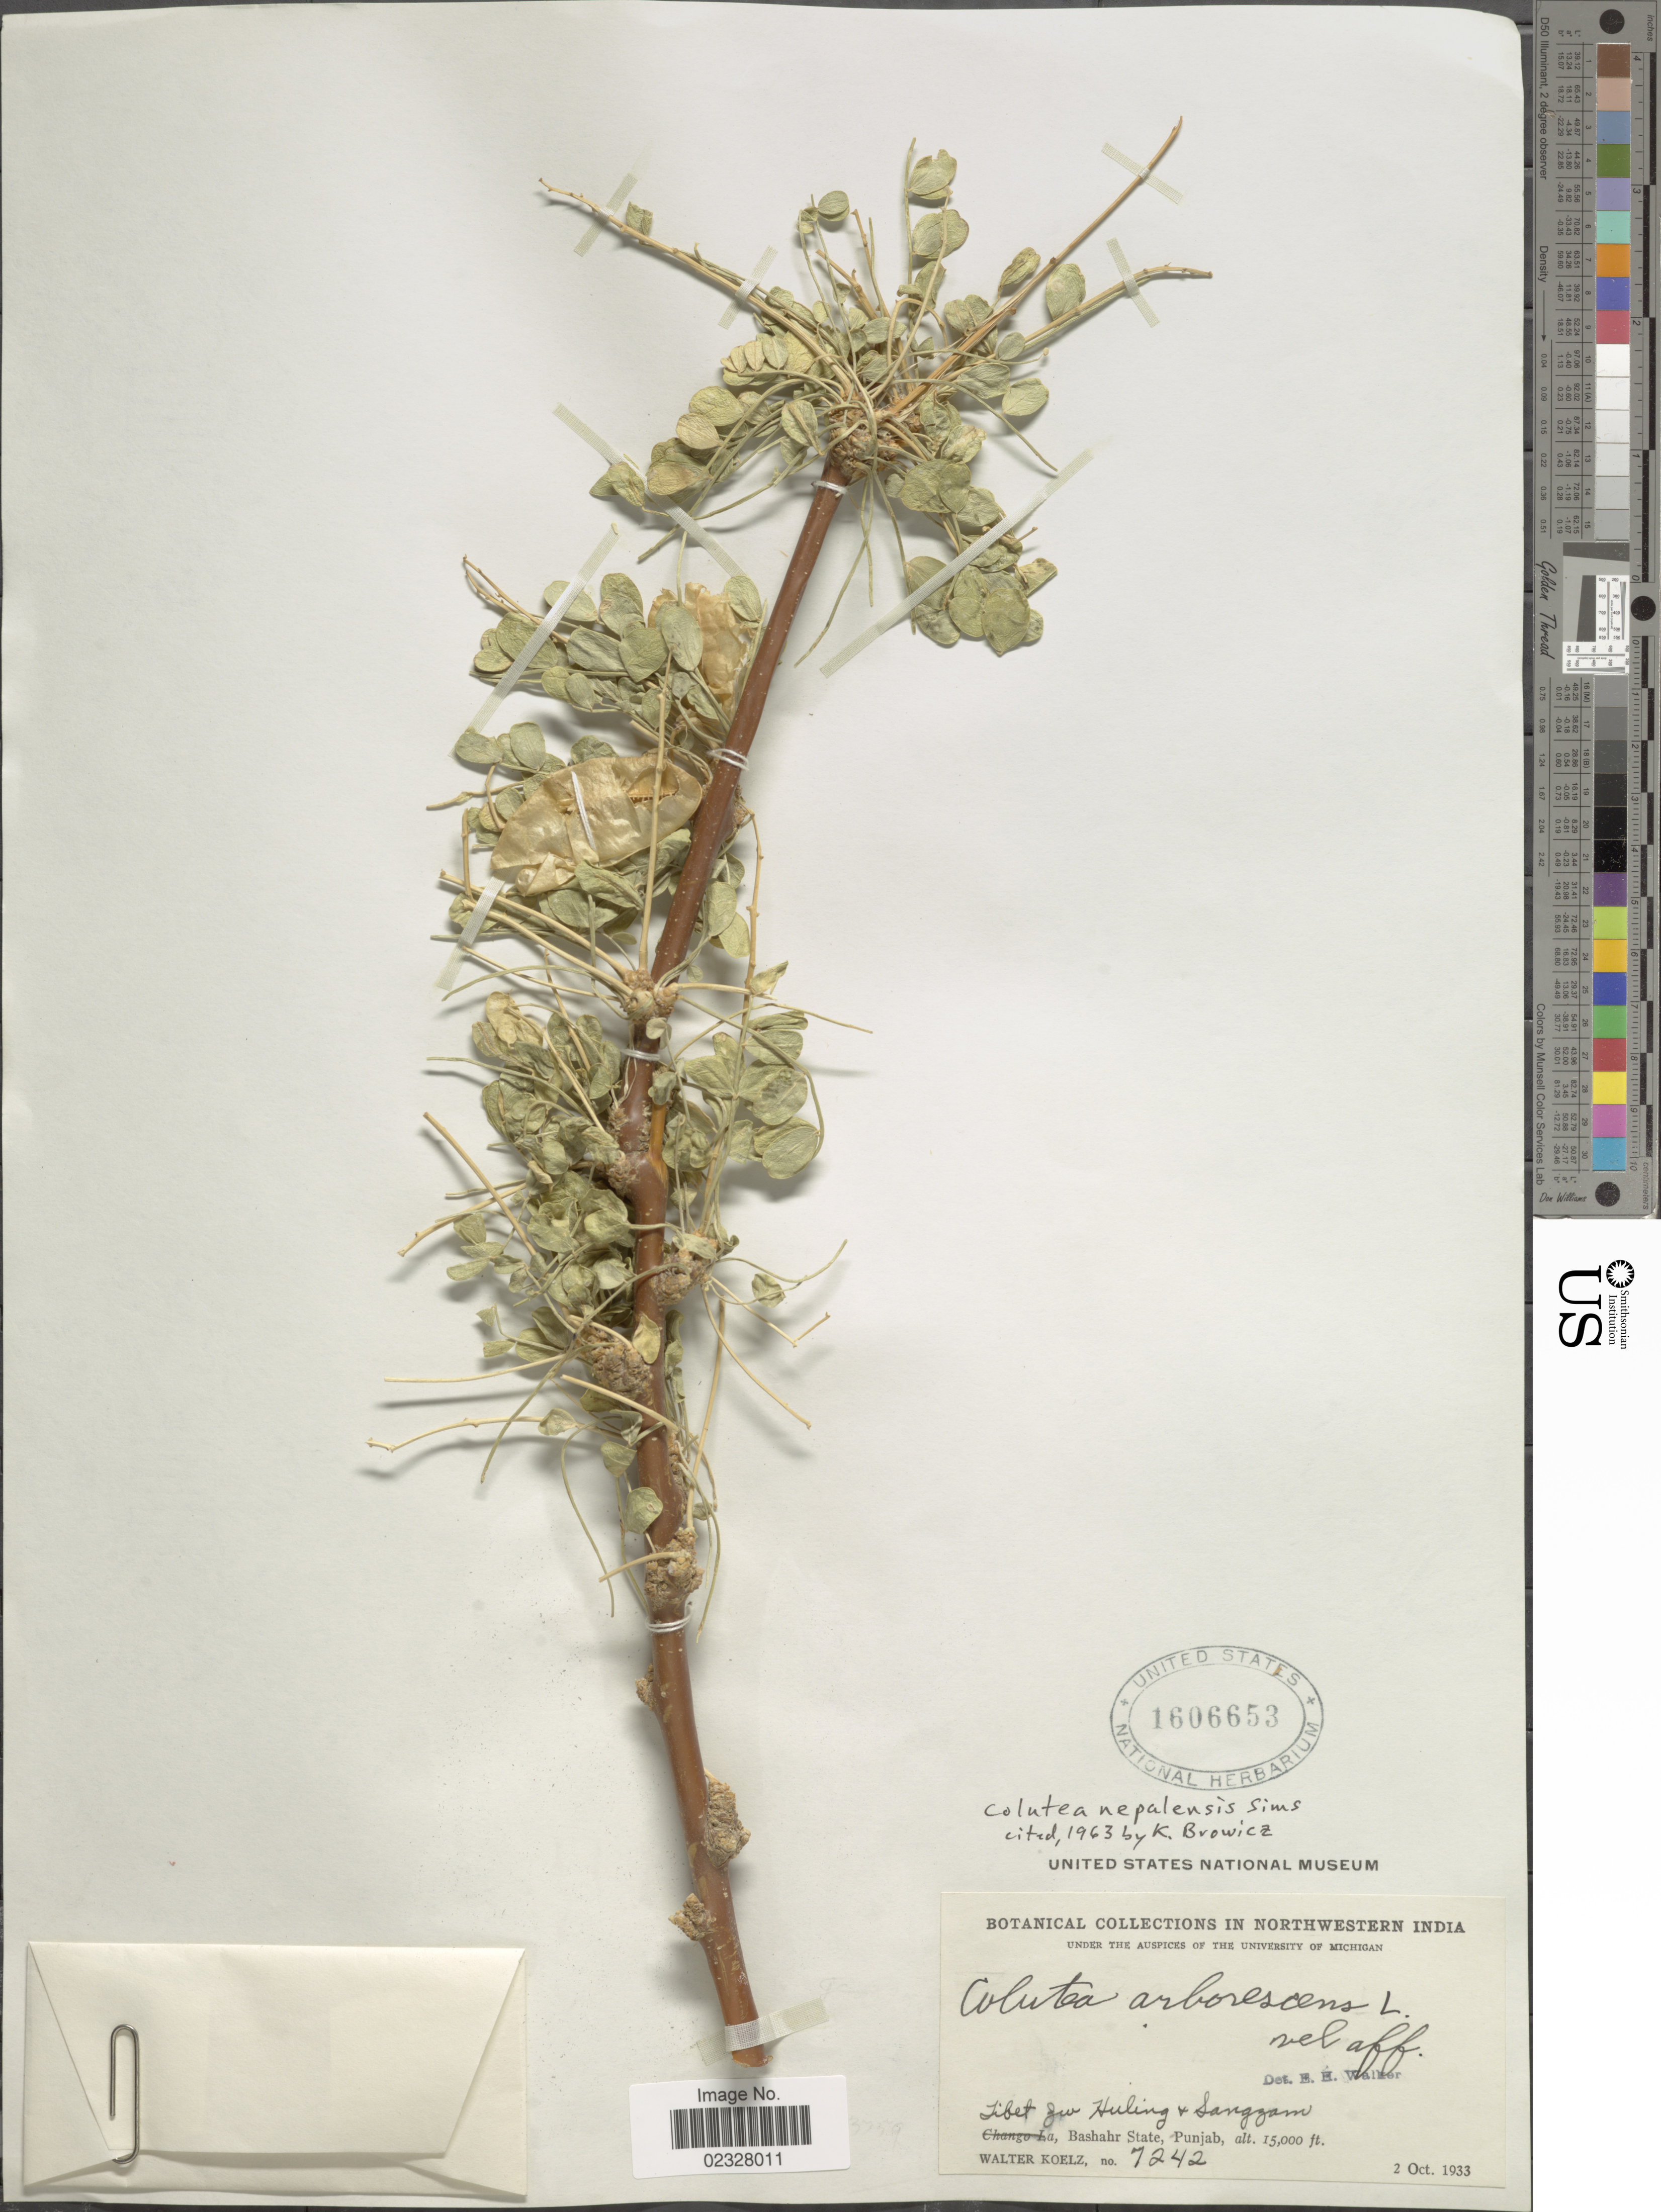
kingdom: Plantae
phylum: Tracheophyta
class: Magnoliopsida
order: Fabales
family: Fabaceae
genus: Colutea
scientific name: Colutea nepalensis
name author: Sims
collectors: W. N. Koelz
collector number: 7242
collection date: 1933-10-02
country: India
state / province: Punjab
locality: Northwestern India, Tibet zw Huling & Sangzam, Bashahr State, Punjab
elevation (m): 4572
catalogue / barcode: US 1606653